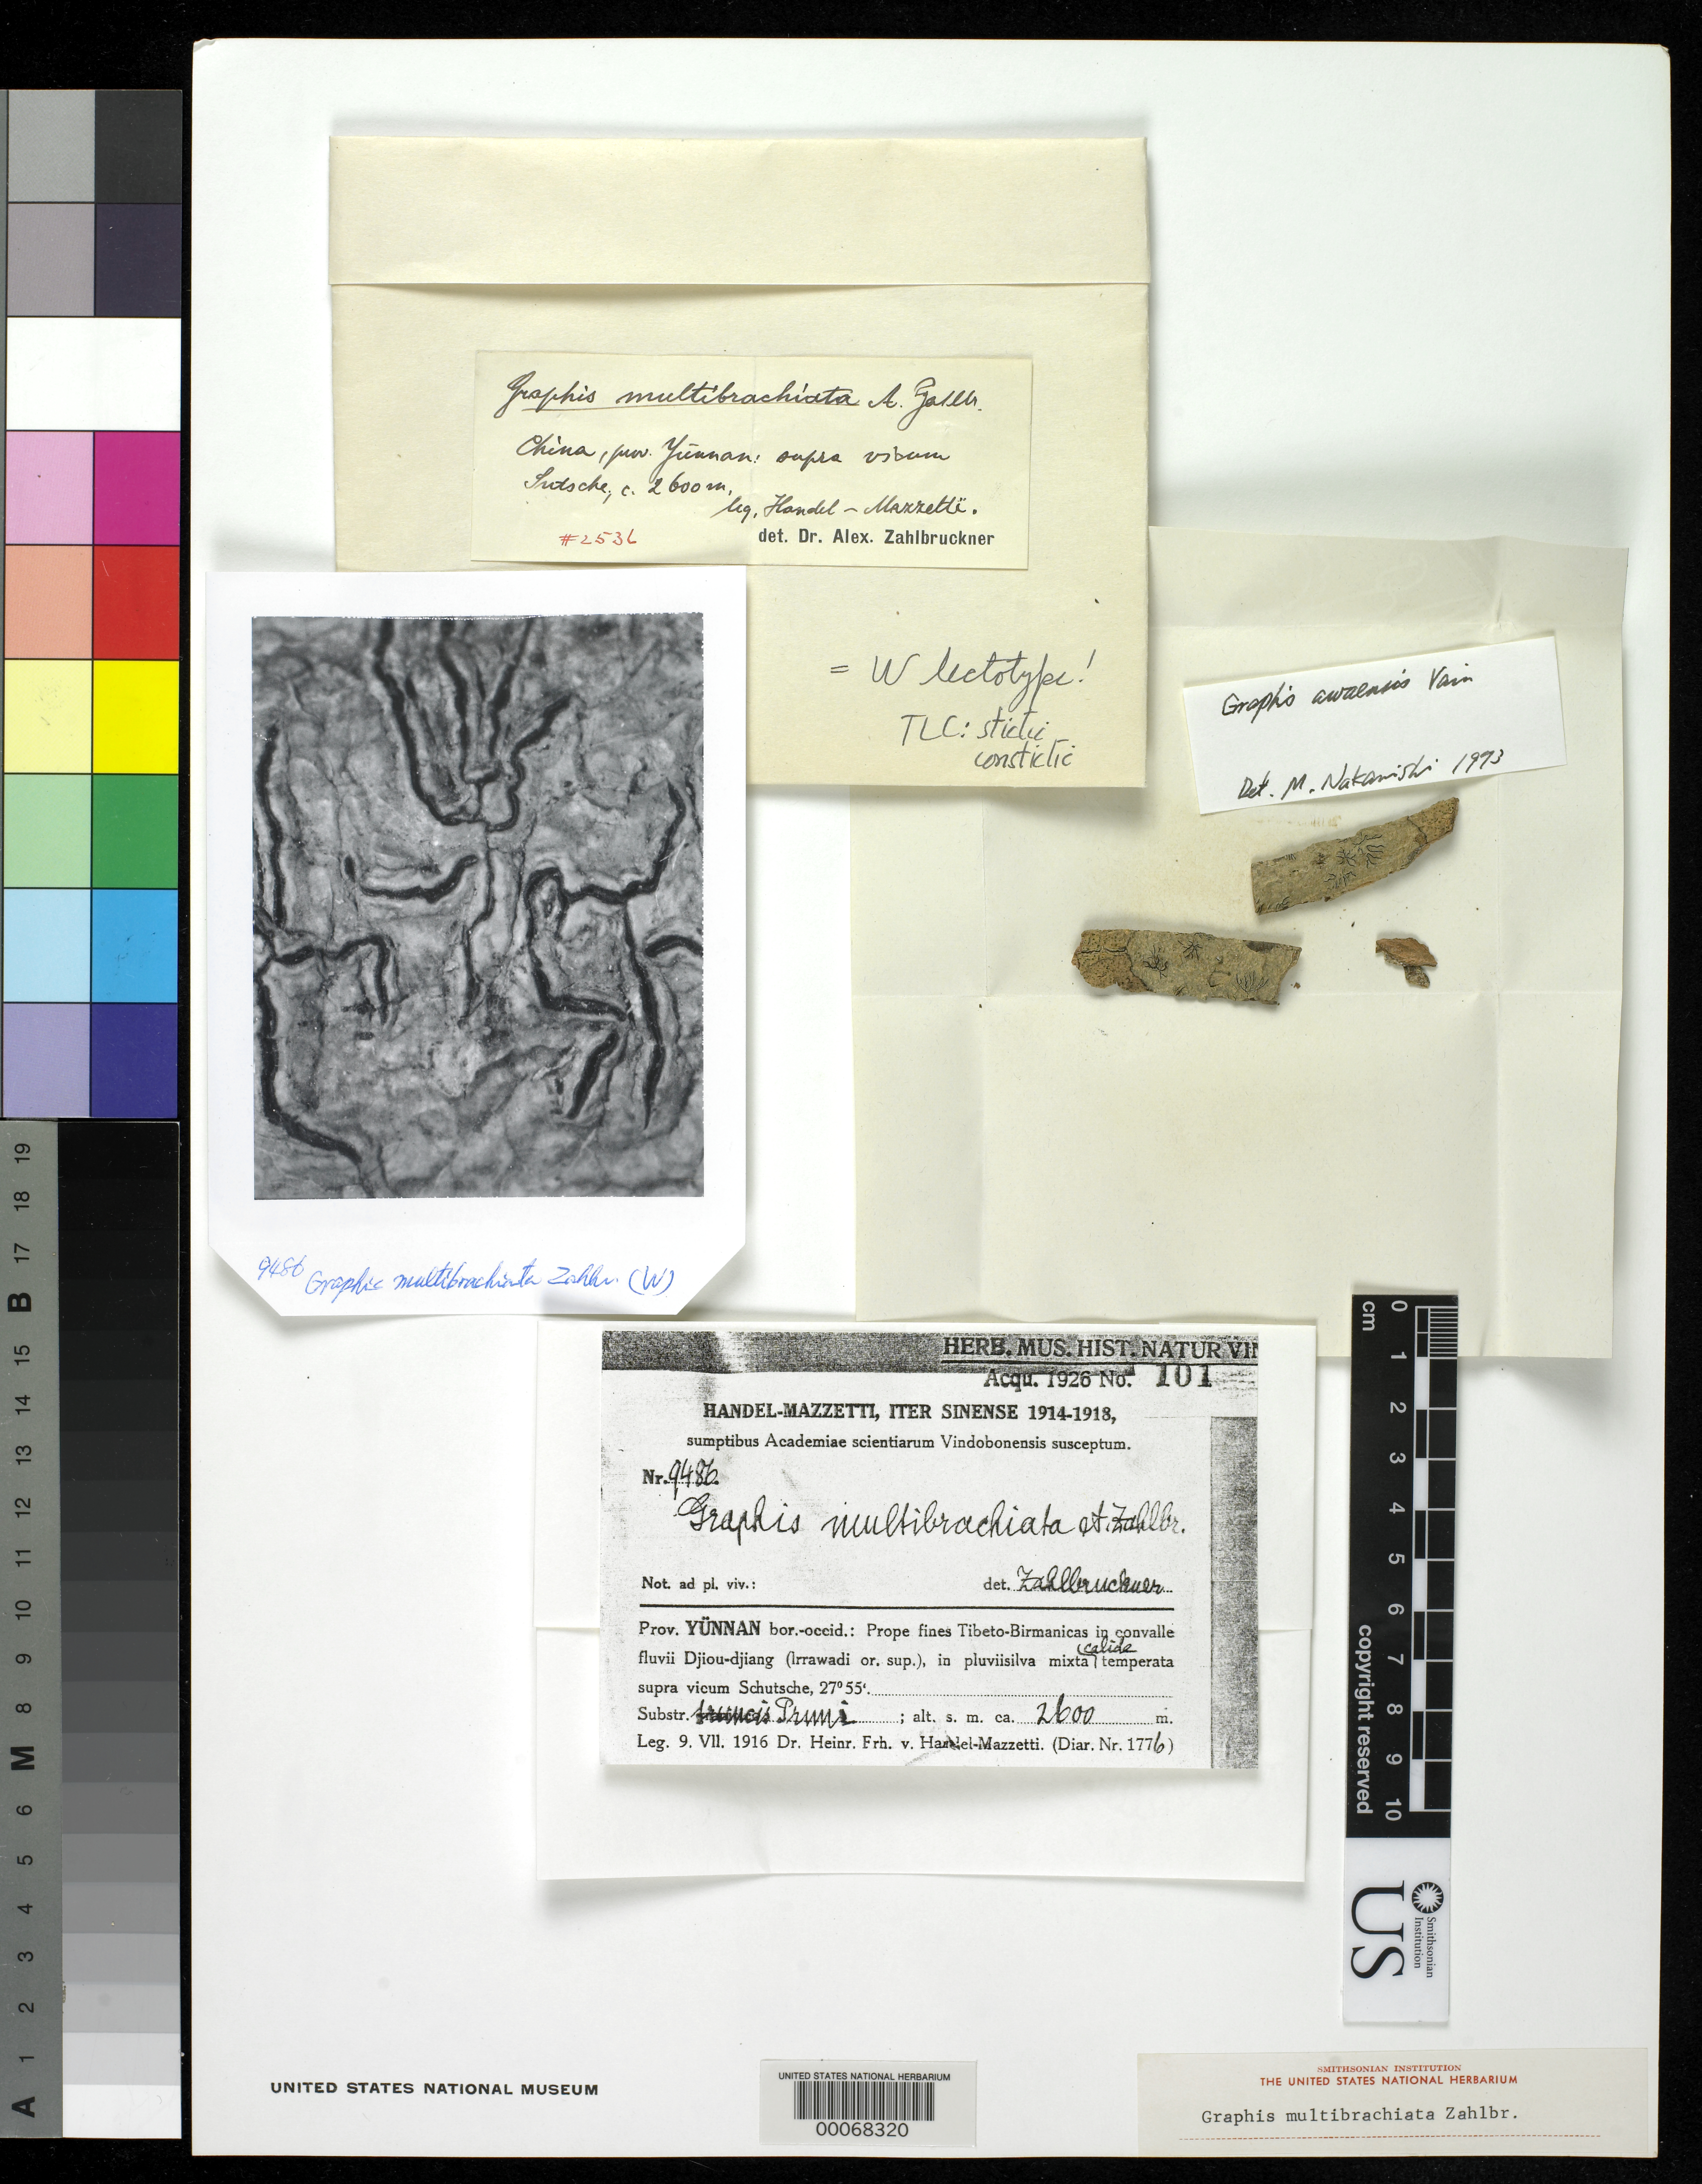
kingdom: Fungi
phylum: Ascomycota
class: Lecanoromycetes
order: Ostropales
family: Graphidaceae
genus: Graphis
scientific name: Graphis multibrachiata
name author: Zahlbr. in Hand.-Mazz.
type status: Isotype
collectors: H. Handel-Mazzetti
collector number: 9486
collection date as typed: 09 Jul 1916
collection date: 1916-07-09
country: China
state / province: Yunnan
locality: Prope fines Tibeto-Birmanicas in convalle fluvii Djiou-djiang. [Near the Tibetan-Burmese border in enclosed valley of the Djiou-djiang River.]